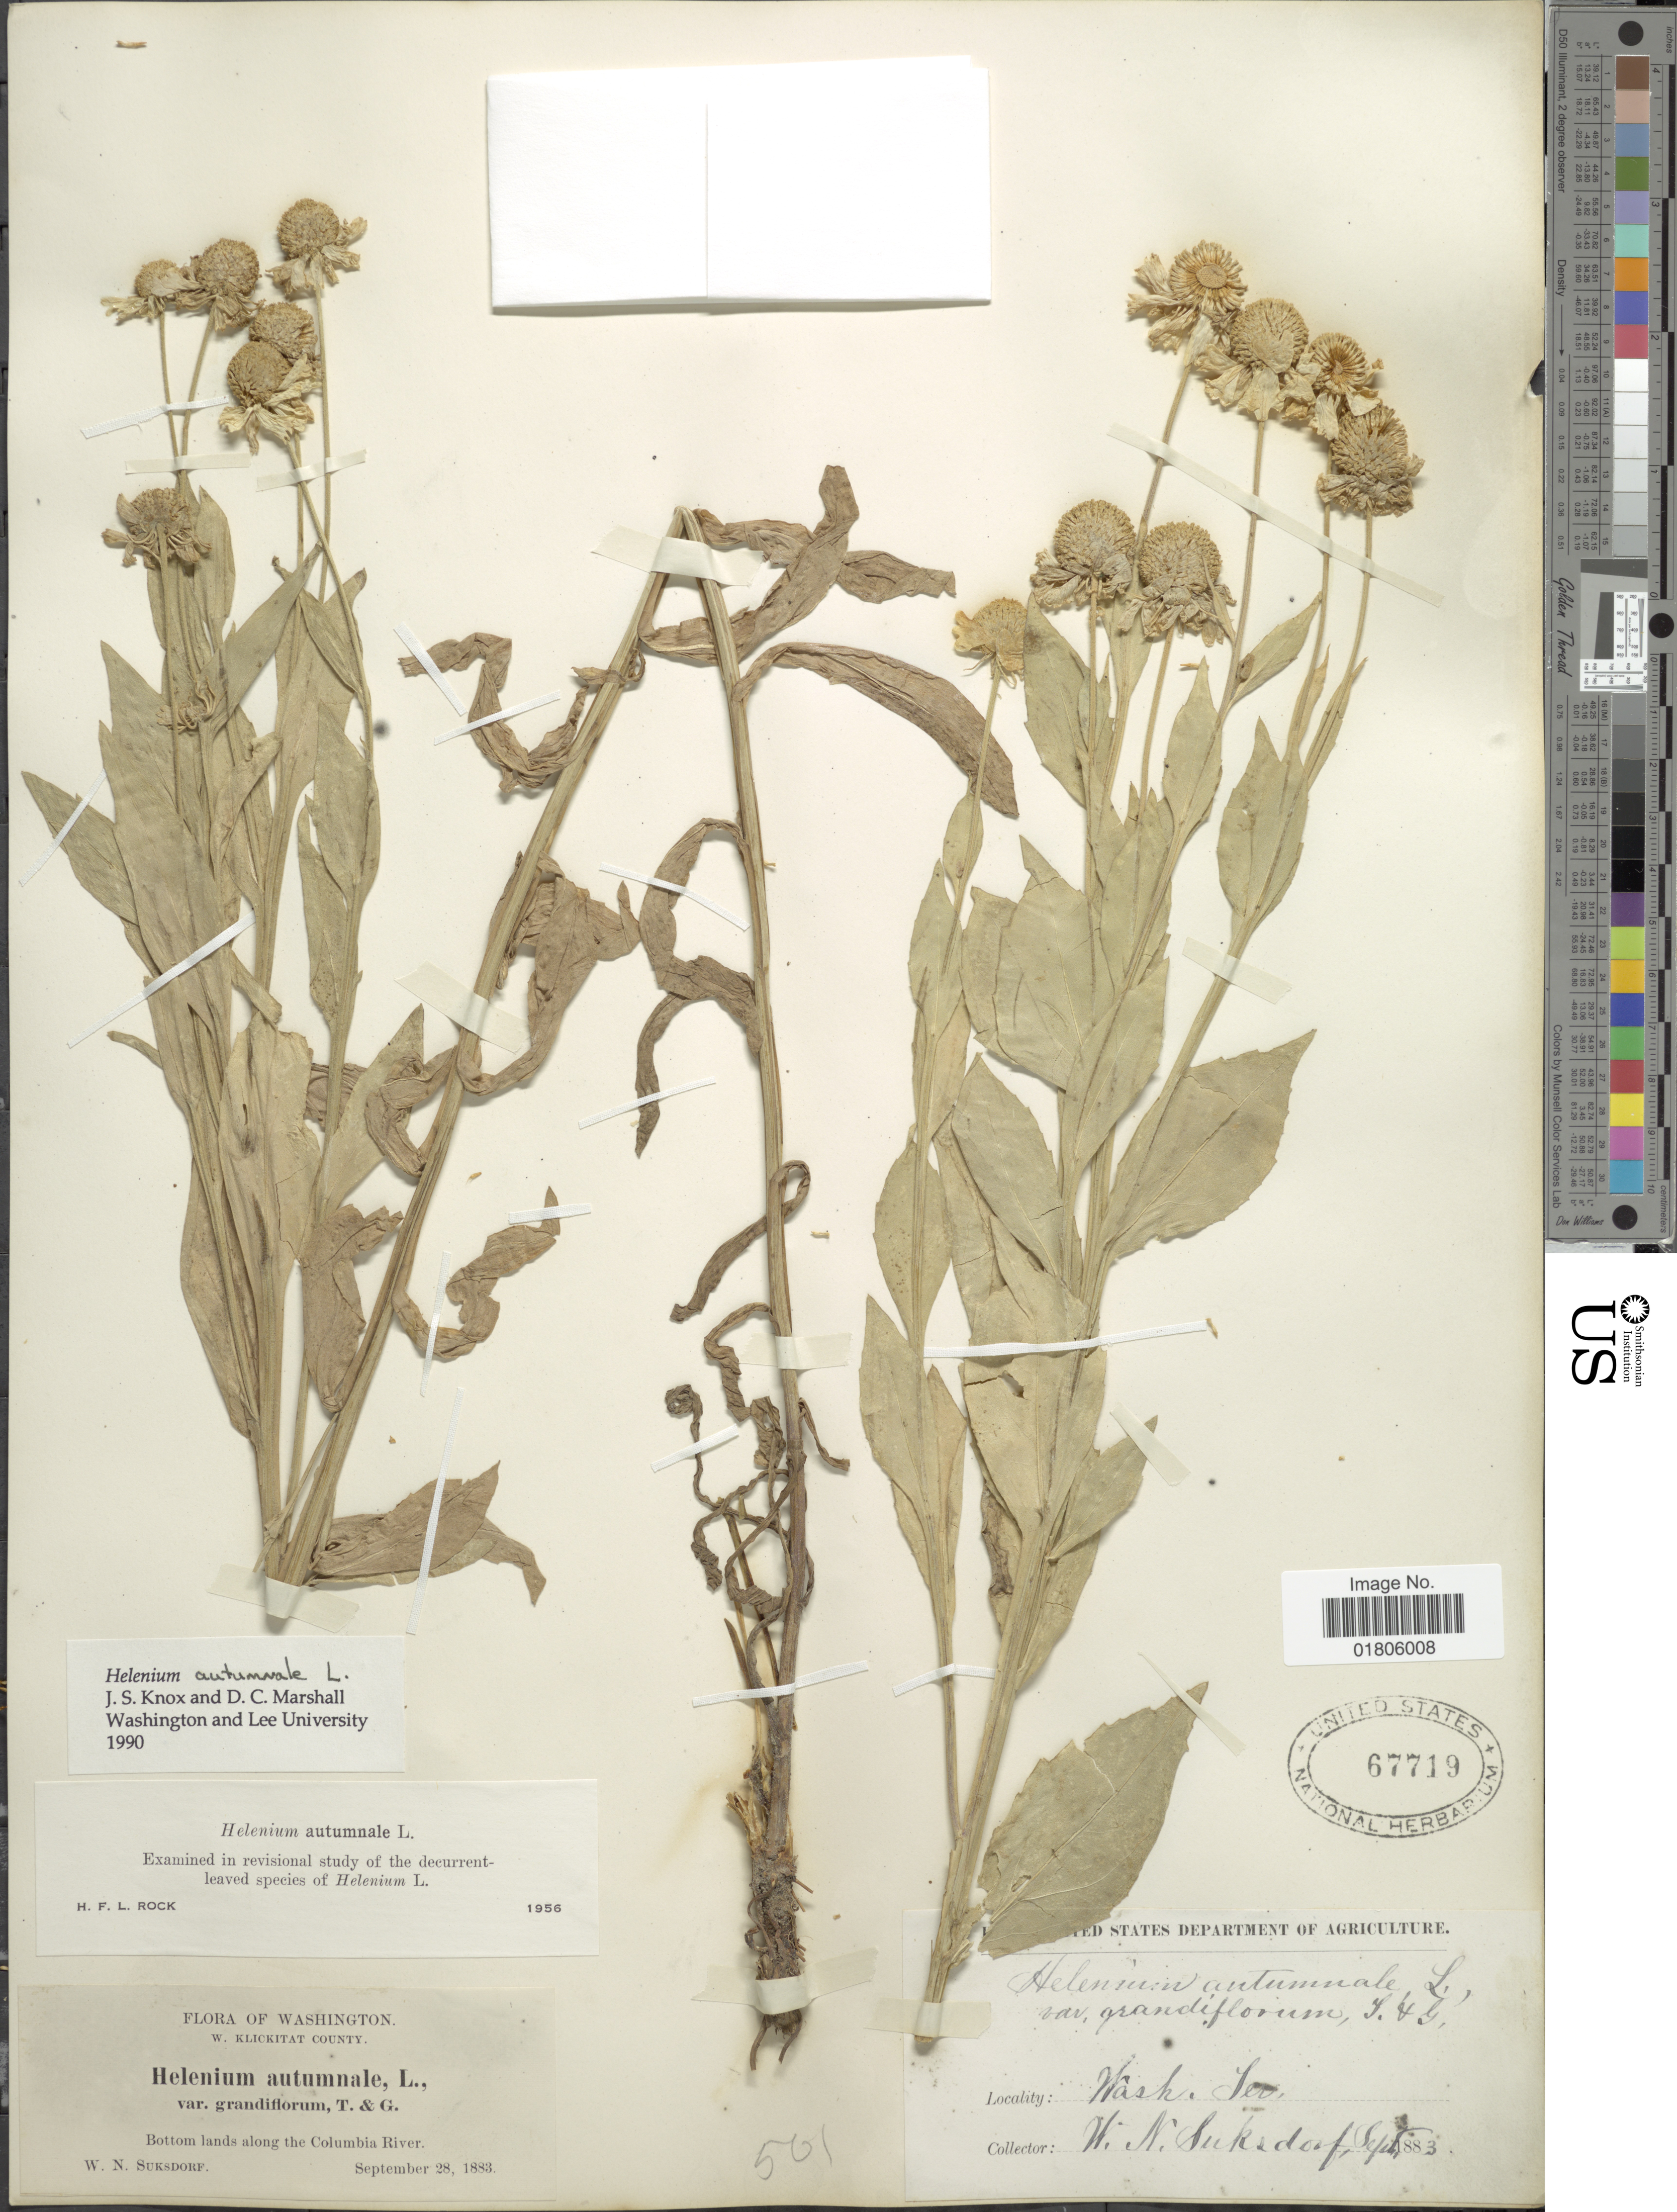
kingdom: Plantae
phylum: Tracheophyta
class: Magnoliopsida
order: Asterales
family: Asteraceae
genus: Helenium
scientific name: Helenium autumnale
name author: L.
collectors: W. N. Suksdorf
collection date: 1883-09-28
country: United States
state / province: Washington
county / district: Klickitat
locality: W. Klickitat County. Bottom lands along the Columbia River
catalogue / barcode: US 67719